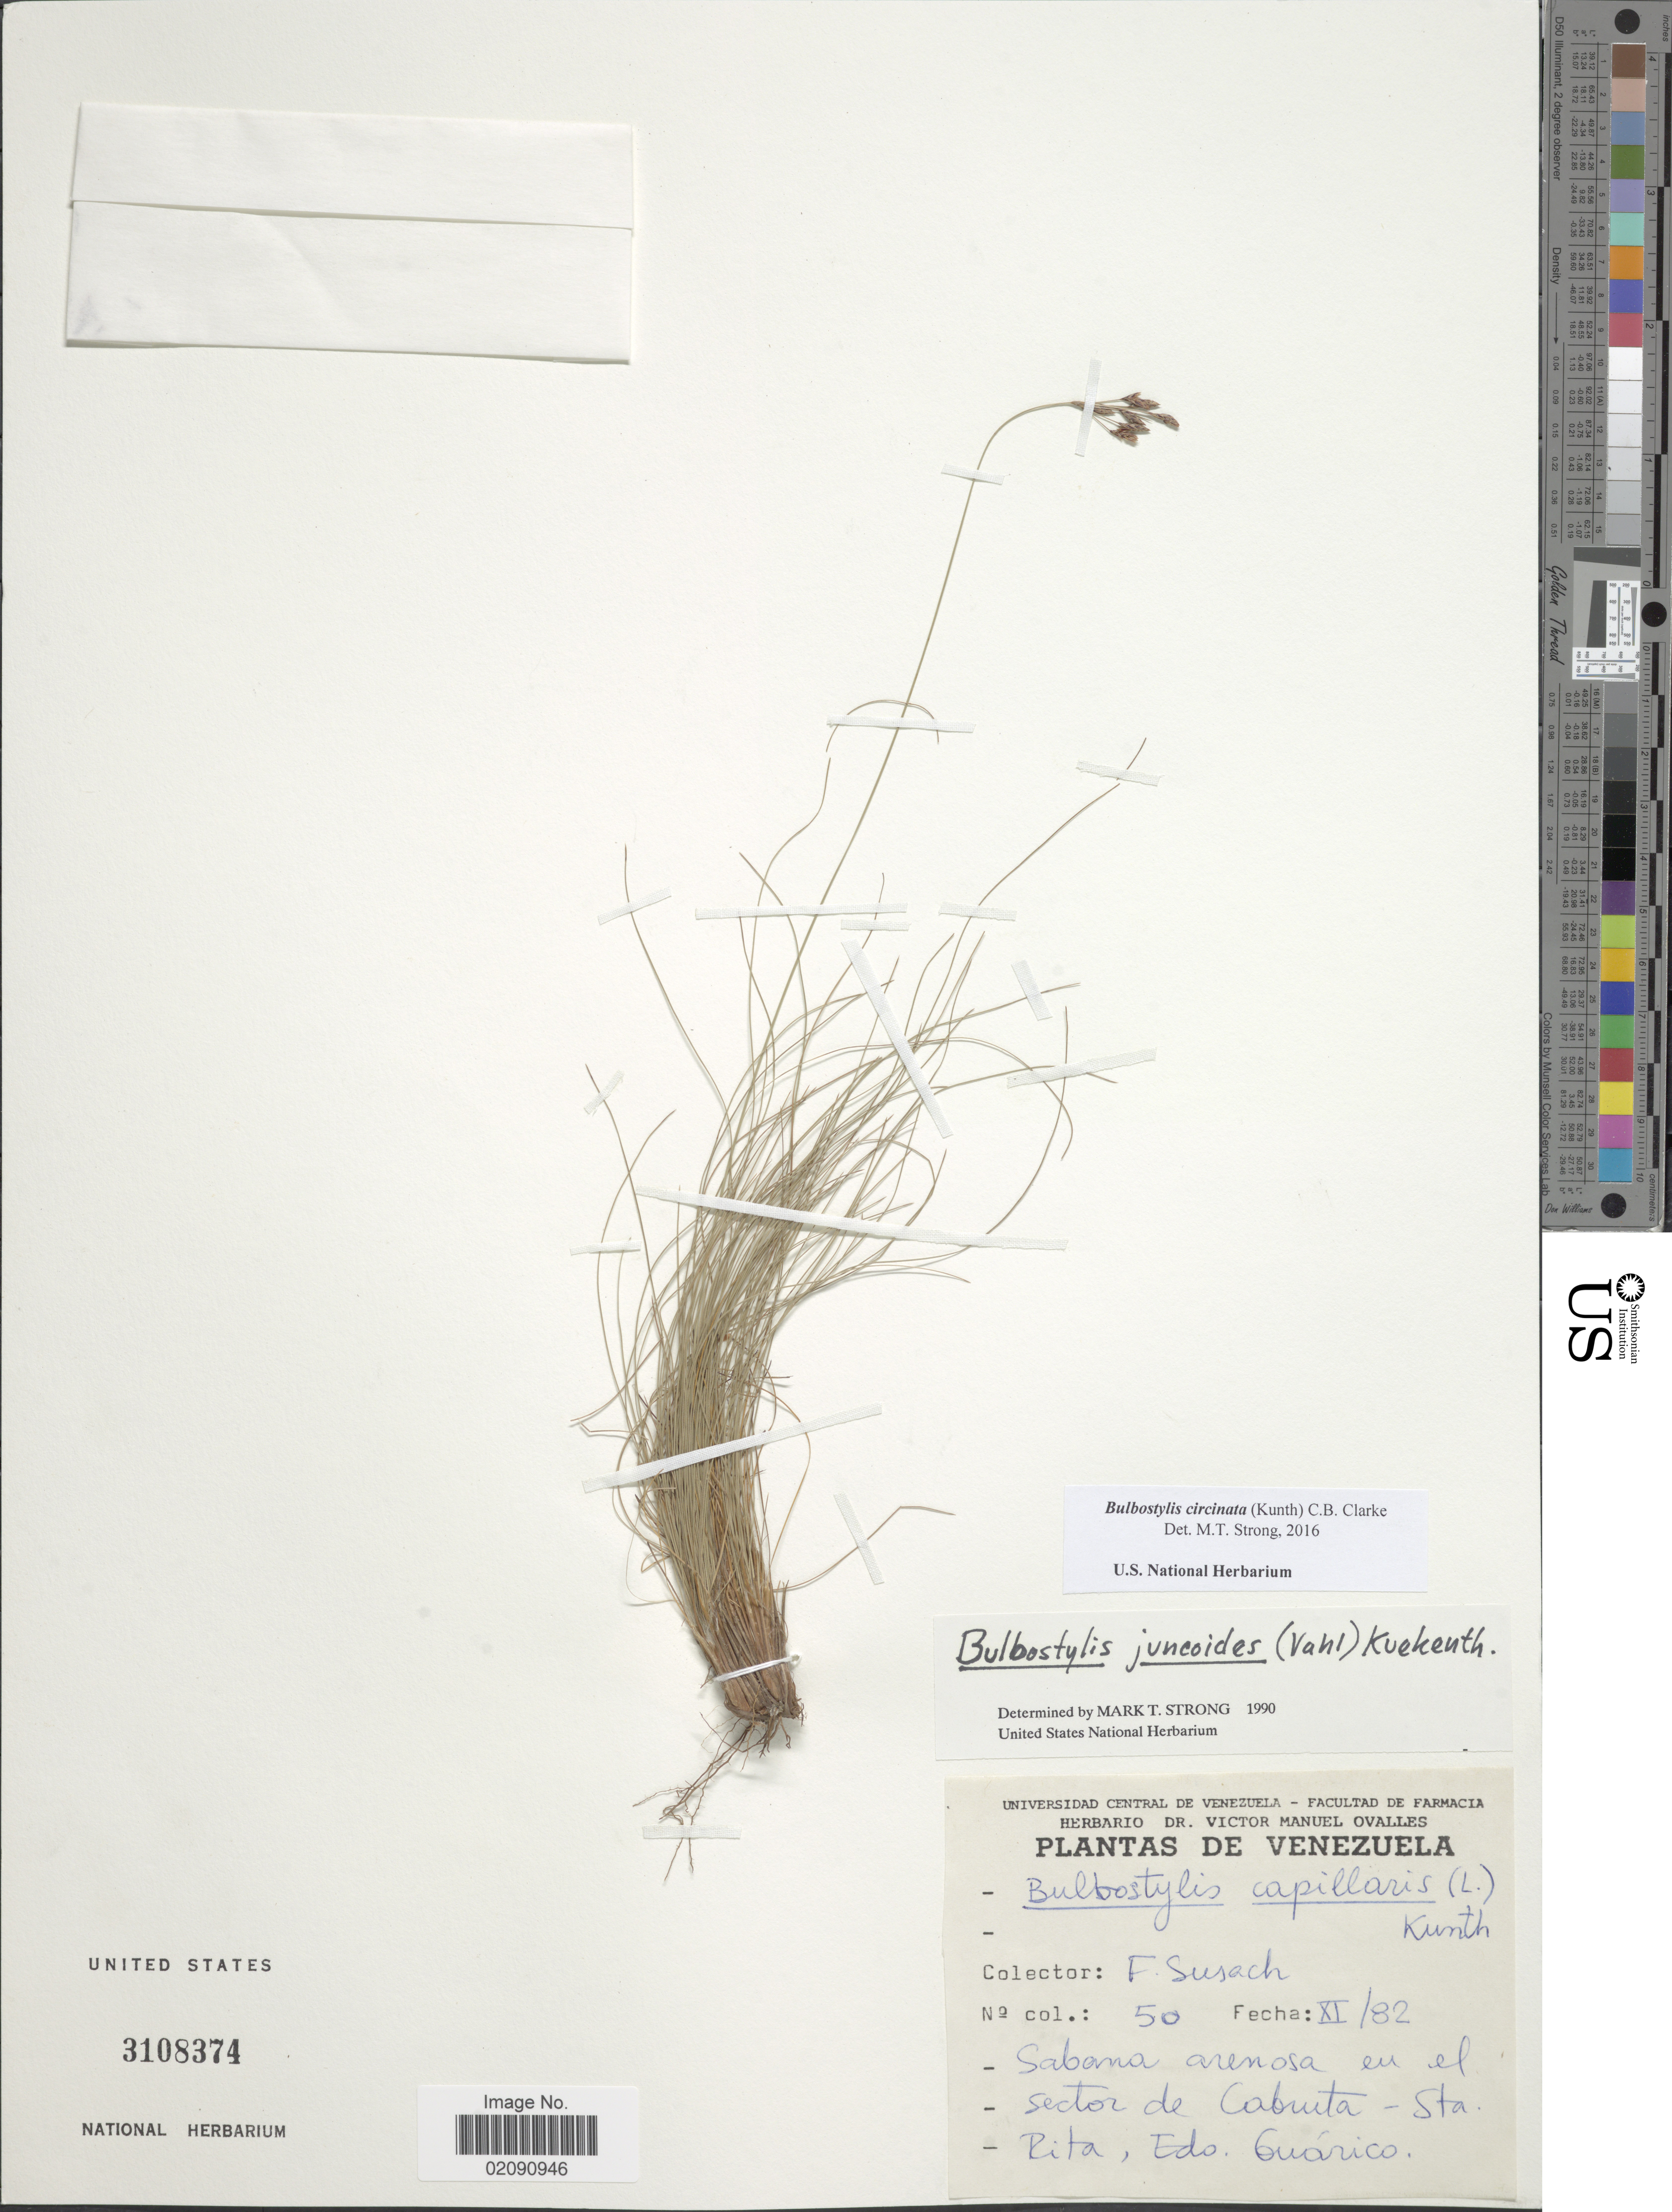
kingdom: Plantae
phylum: Tracheophyta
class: Liliopsida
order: Poales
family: Cyperaceae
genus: Bulbostylis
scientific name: Bulbostylis circinata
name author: (Kunth) C.B. Clarke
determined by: Strong, M. T., (US), Smithsonian Institution - National Museum of Natural History (UNITED STATES)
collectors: F. Susach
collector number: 50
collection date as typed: Transcribed d/m/y: /11/82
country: Venezuela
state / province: Guárico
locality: Sabana arenoso en el sector de Cabruta, Sta. Rita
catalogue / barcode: US 3108374